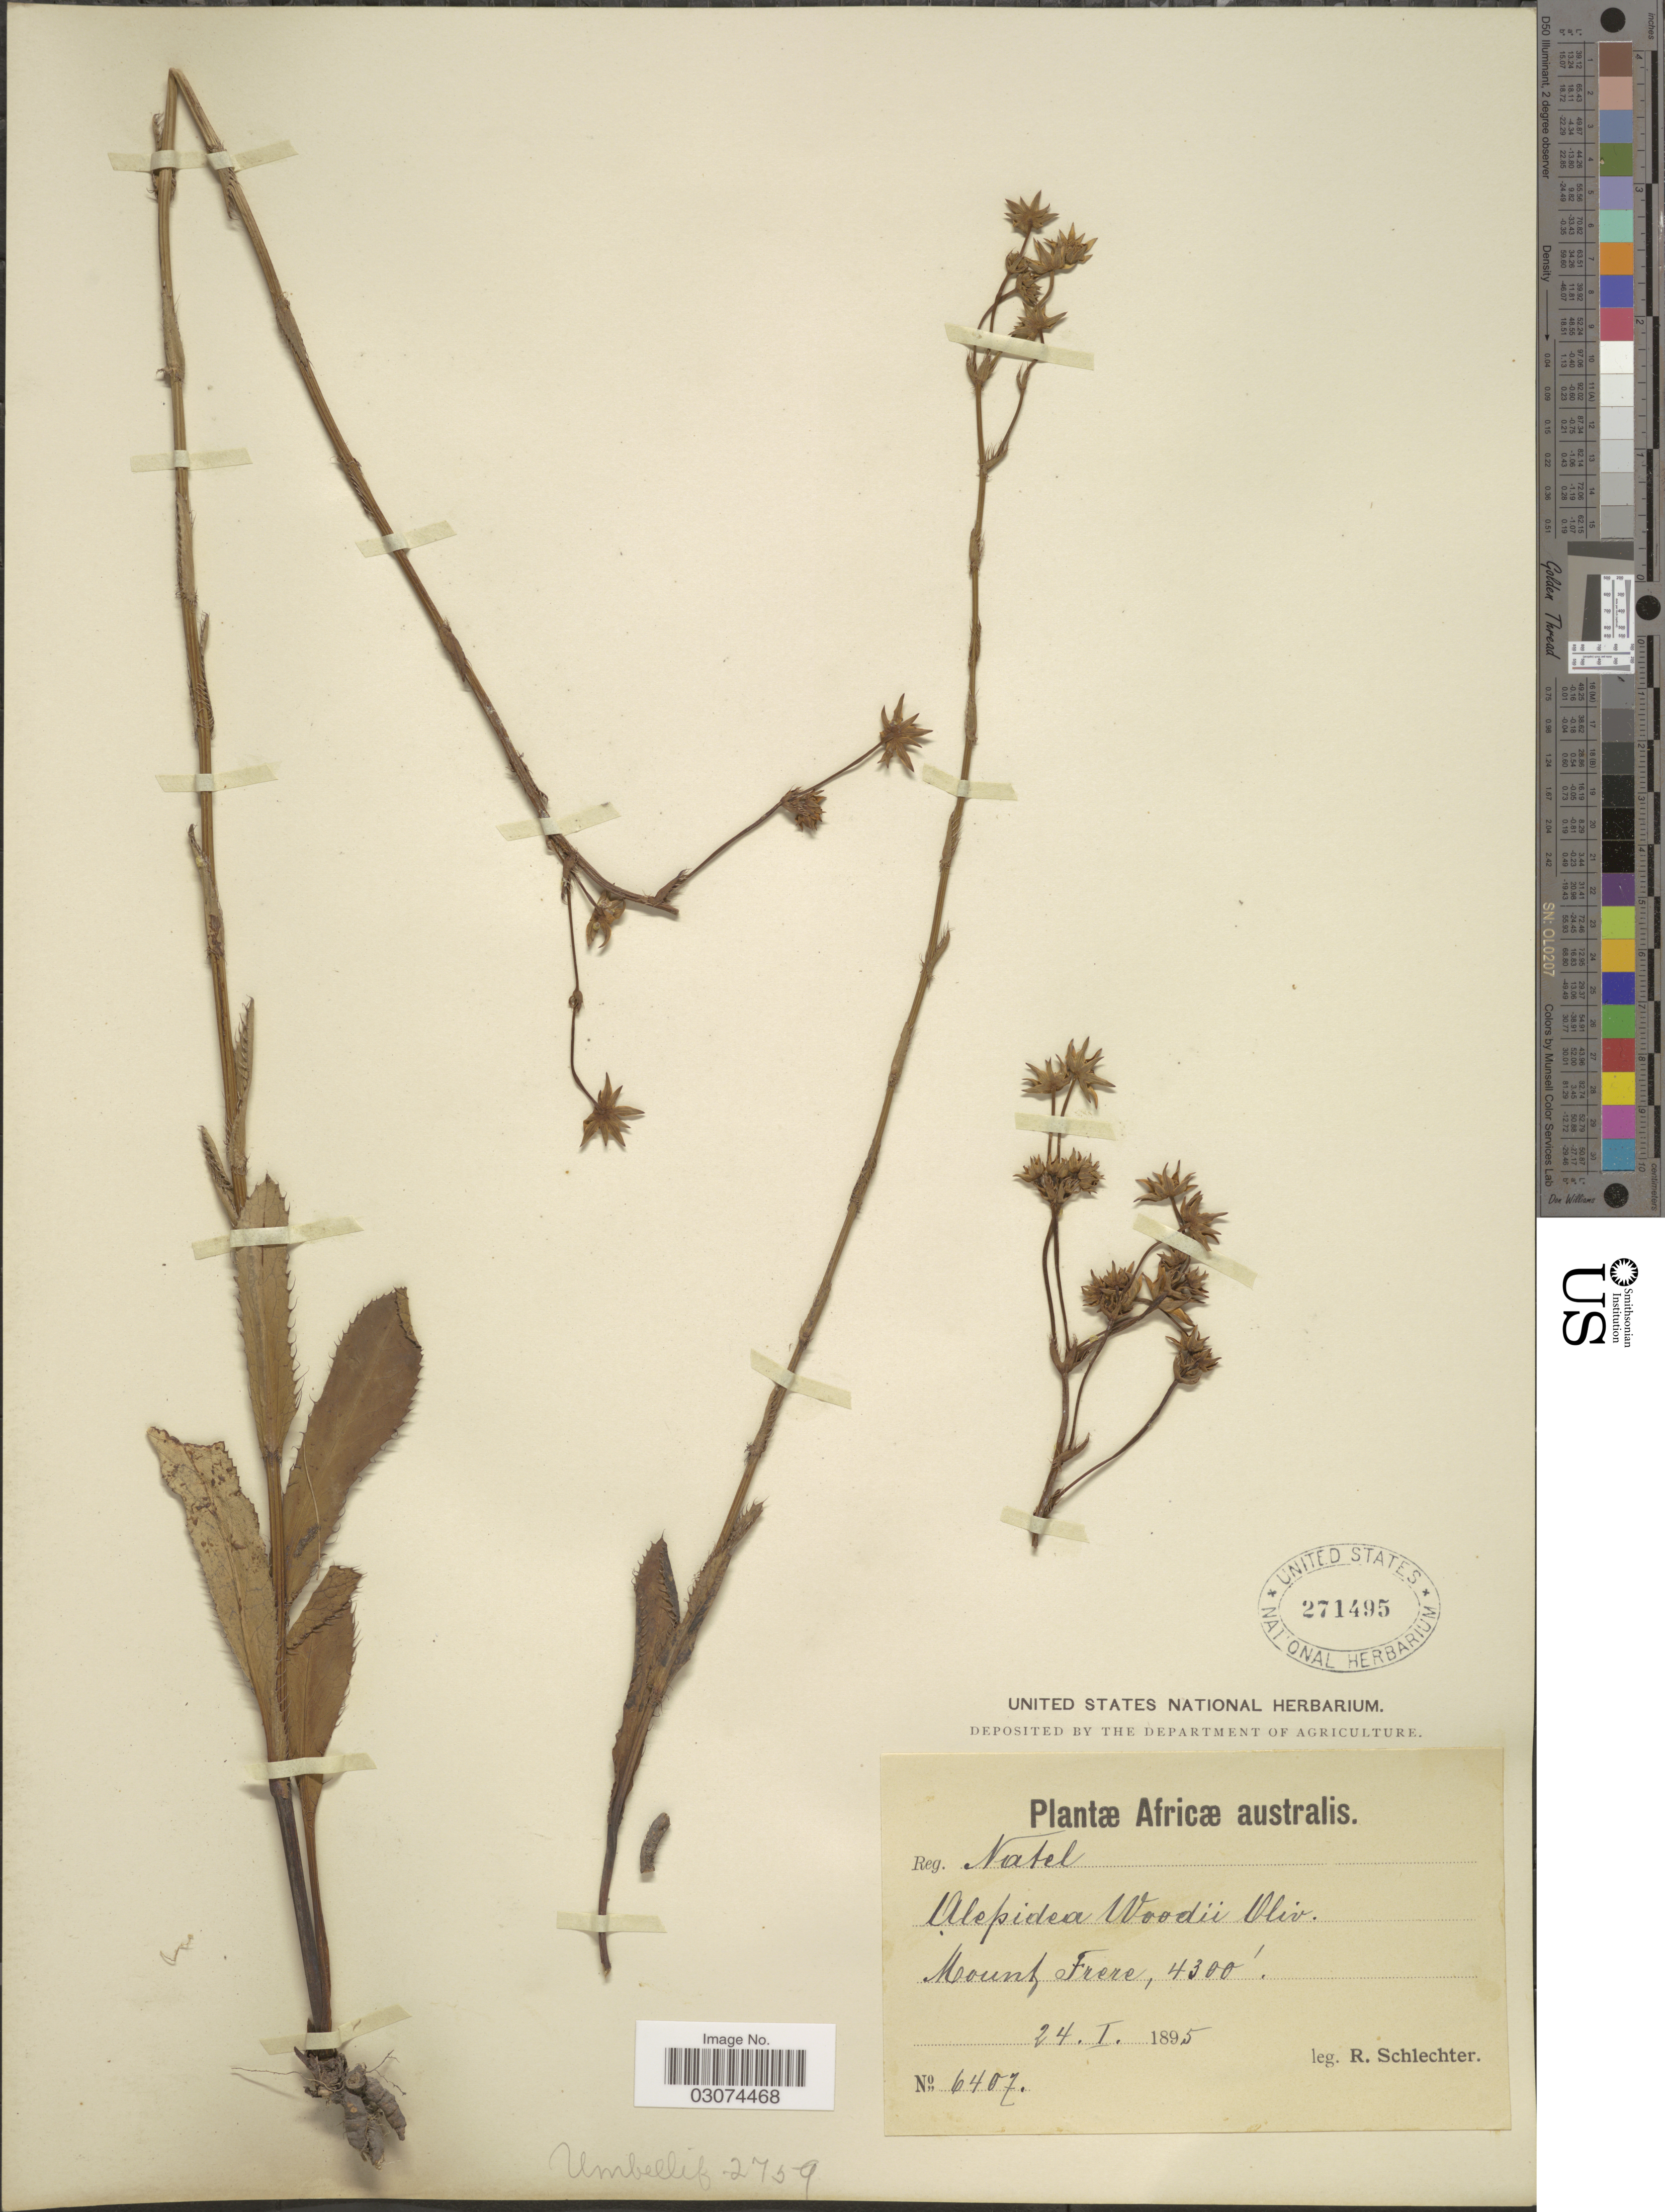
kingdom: Plantae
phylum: Tracheophyta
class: Magnoliopsida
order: Apiales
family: Apiaceae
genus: Alepidea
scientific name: Alepidea woodii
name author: Oliv.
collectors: F. R. R. Schlechter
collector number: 6407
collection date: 1895-01-24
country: South Africa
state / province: KwaZulu-Natal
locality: Africae australis. Reg. Natal. Mount Frere.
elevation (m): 1311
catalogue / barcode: US 271495